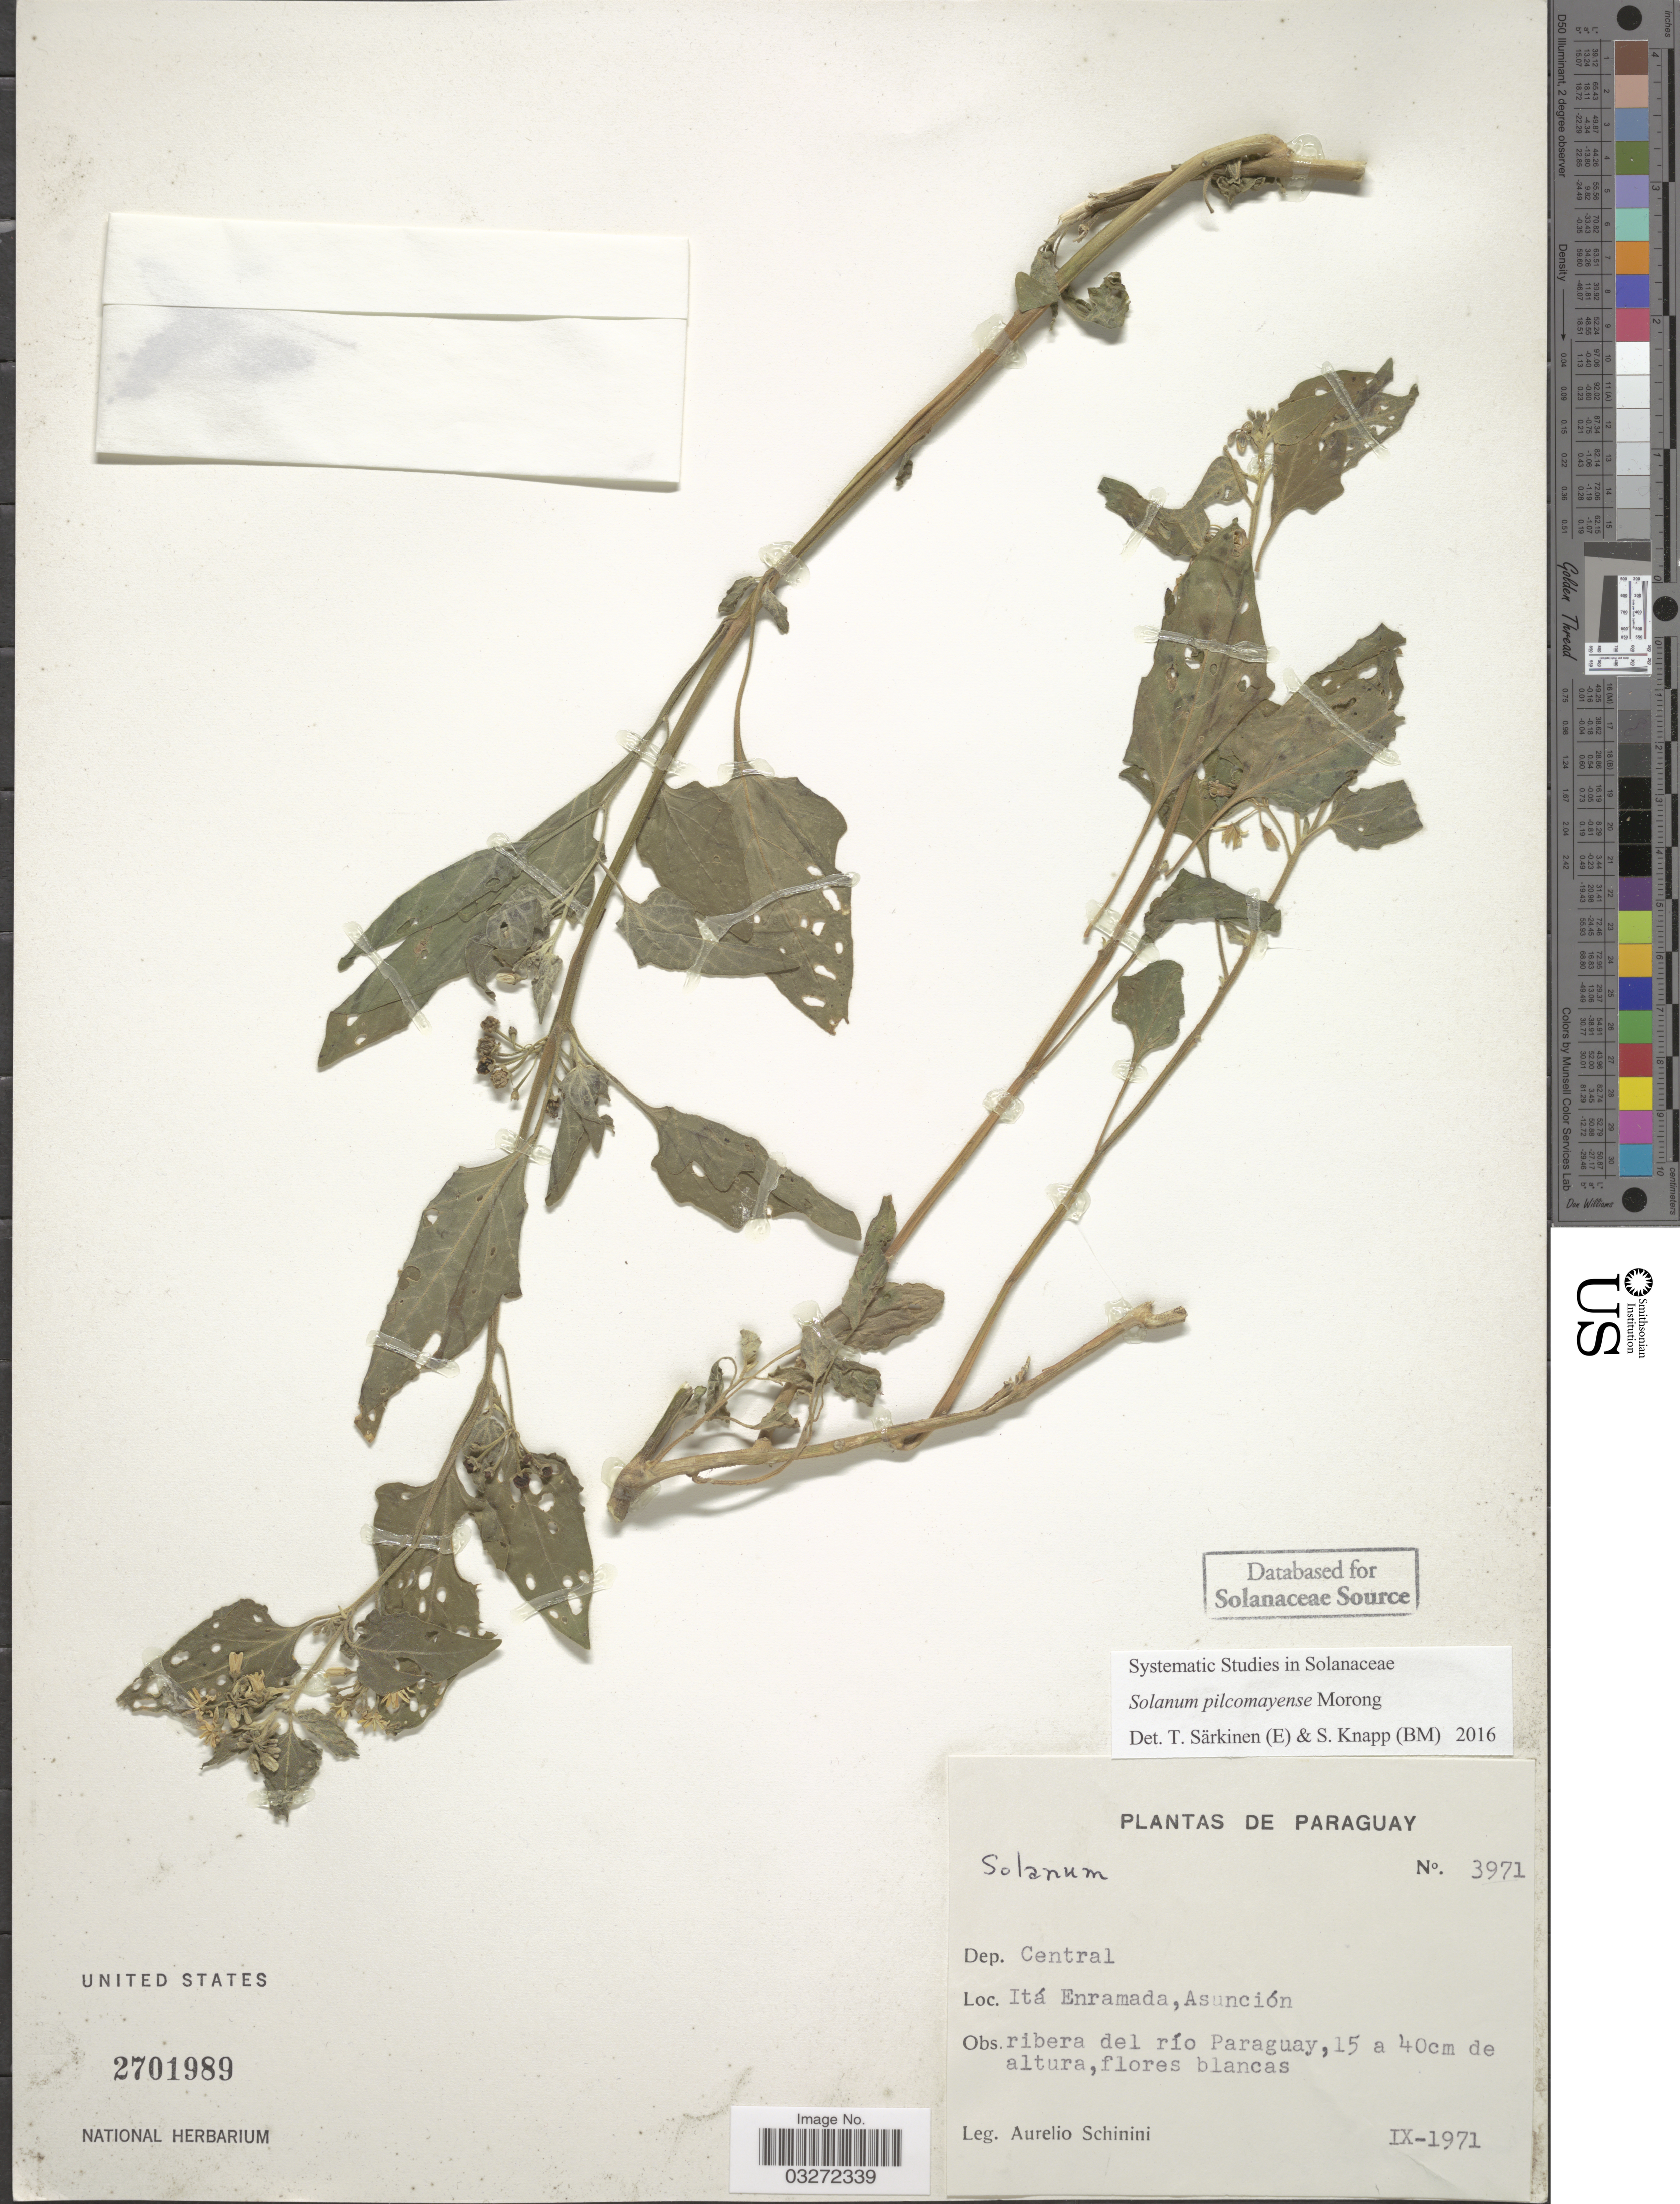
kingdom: Plantae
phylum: Tracheophyta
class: Magnoliopsida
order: Solanales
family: Solanaceae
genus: Solanum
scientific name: Solanum pilcomayense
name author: Morong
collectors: A. Schinini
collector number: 3971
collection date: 1971-09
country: Paraguay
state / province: Central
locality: Dep. Central, Itá Enramada, Asunción, ribera del río Paraguay.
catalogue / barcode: US 2701989